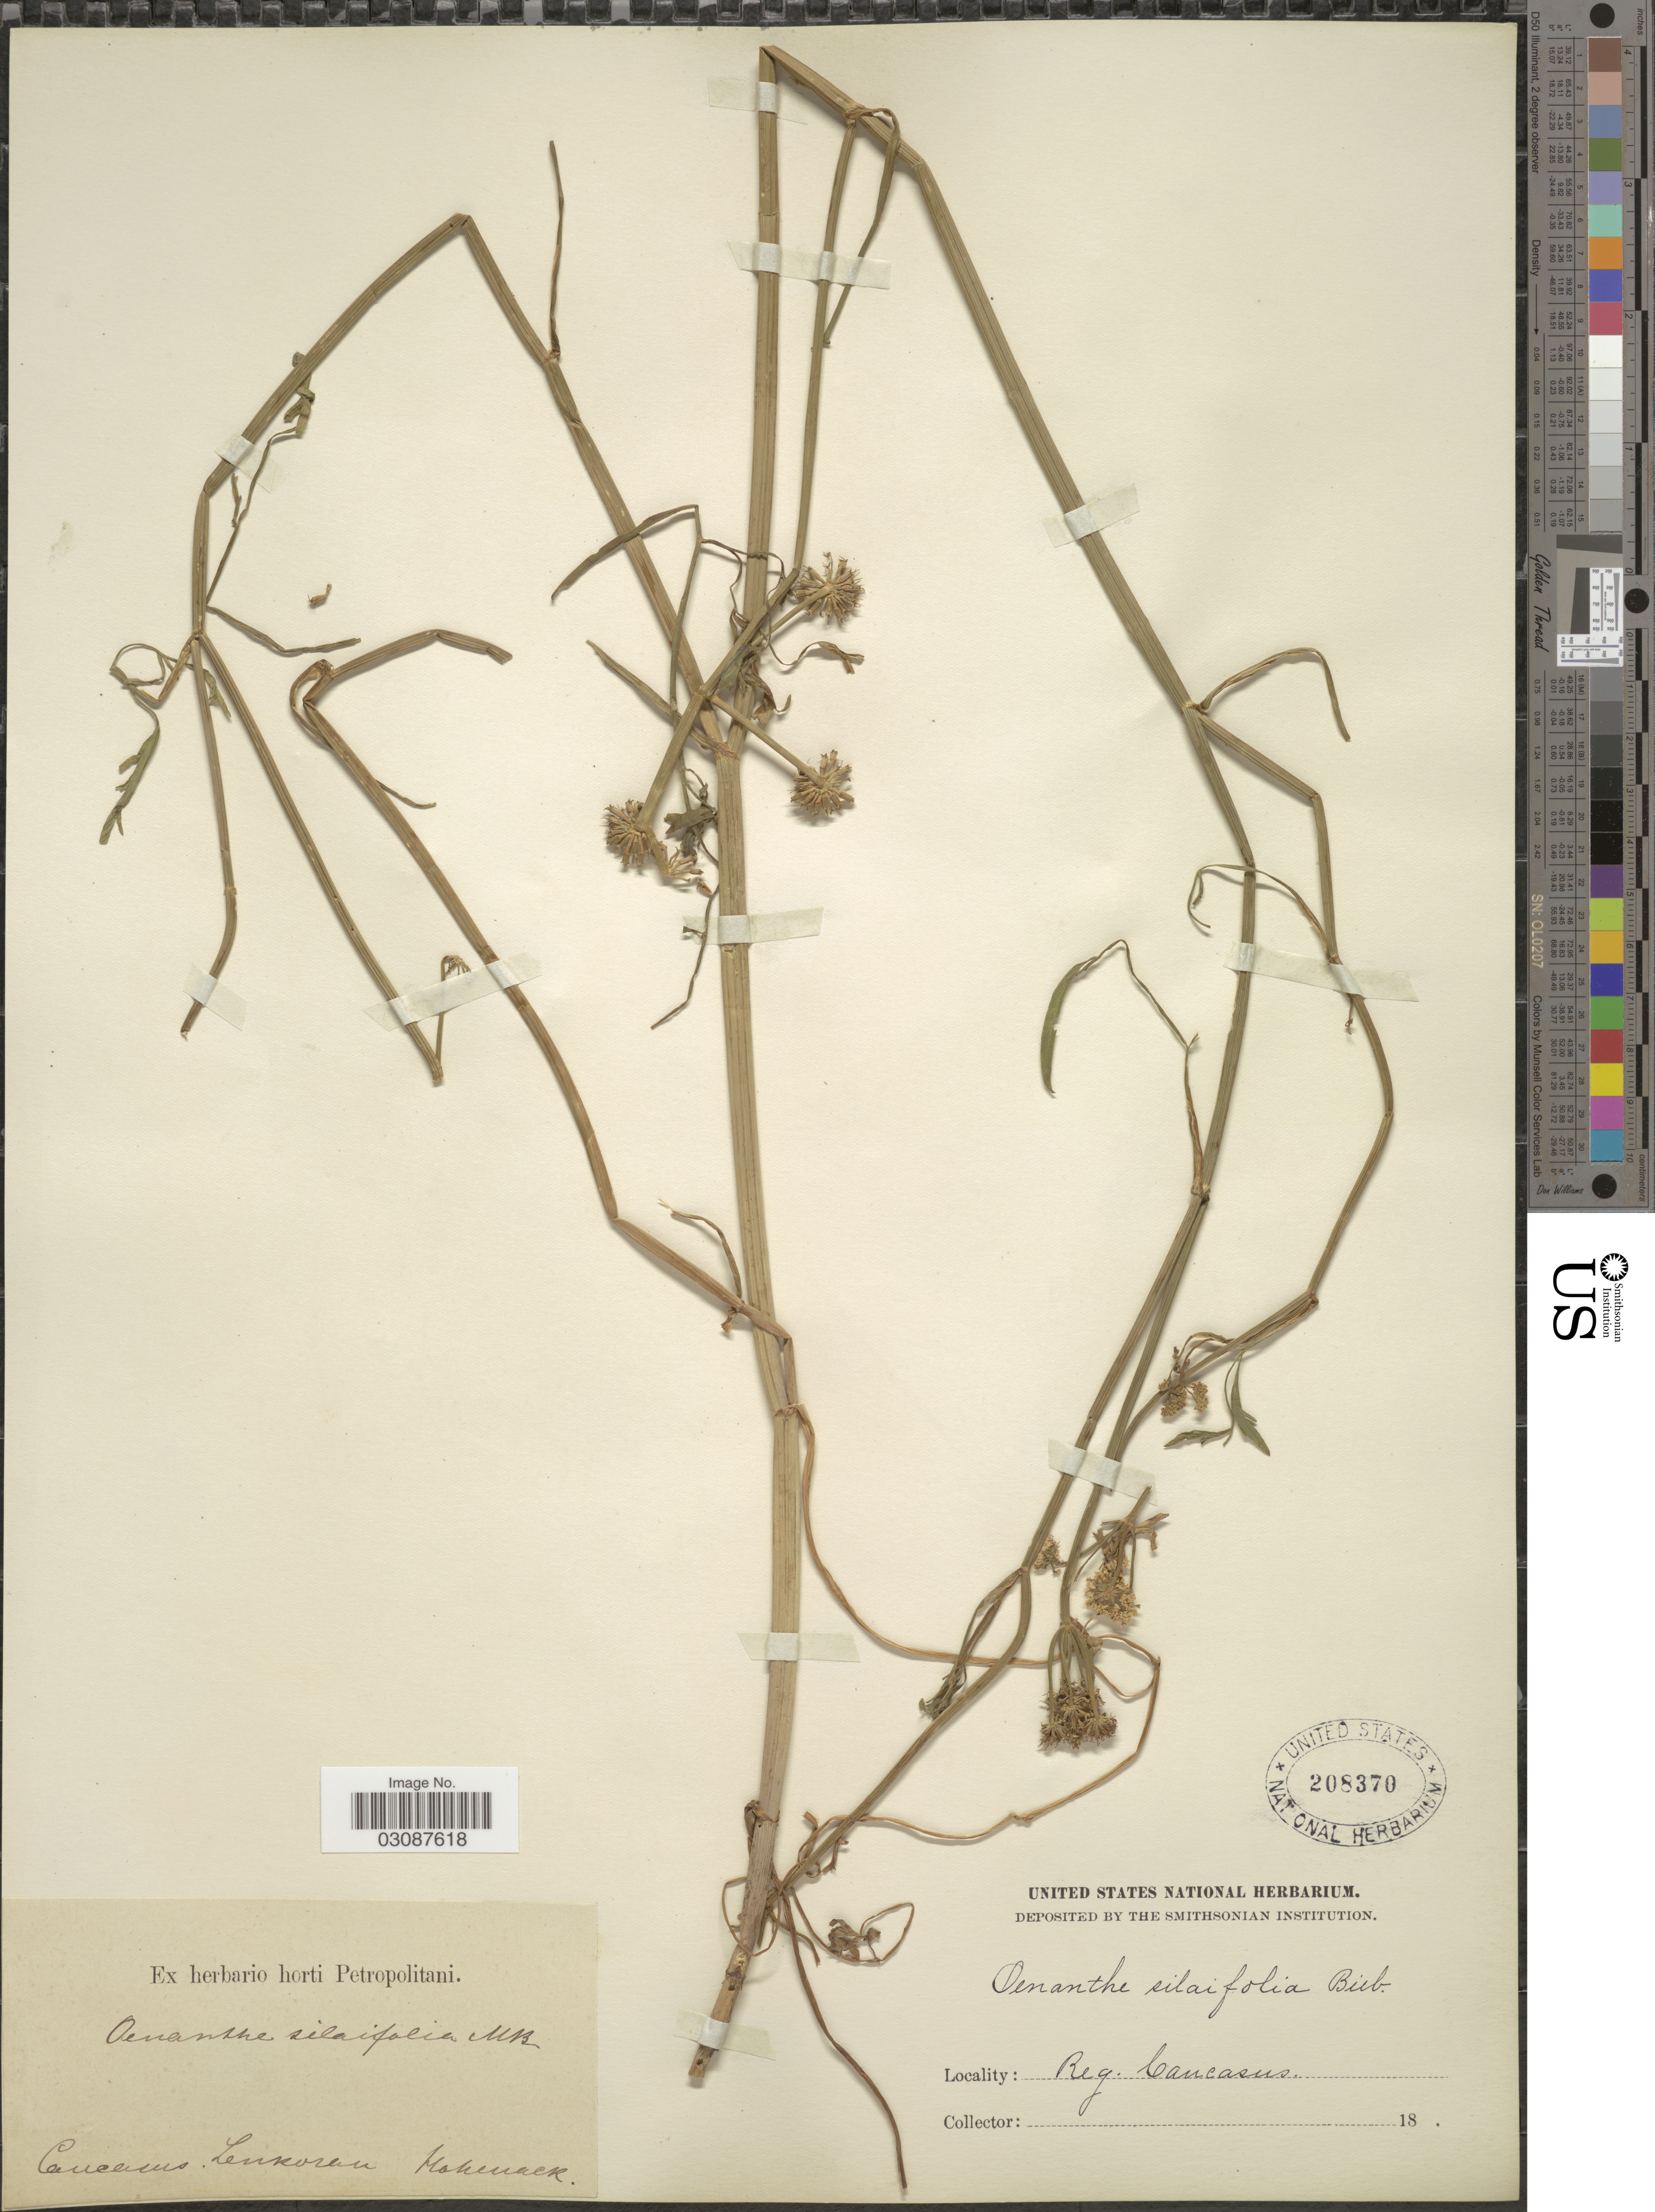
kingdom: Plantae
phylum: Tracheophyta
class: Magnoliopsida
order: Apiales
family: Apiaceae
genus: Oenanthe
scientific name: Oenanthe silaifolia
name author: M. Bieb.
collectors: Hohenack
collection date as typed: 18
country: Azerbaijan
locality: Reg. Caucasus. Caucasus: Lenkoran.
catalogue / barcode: US 208370